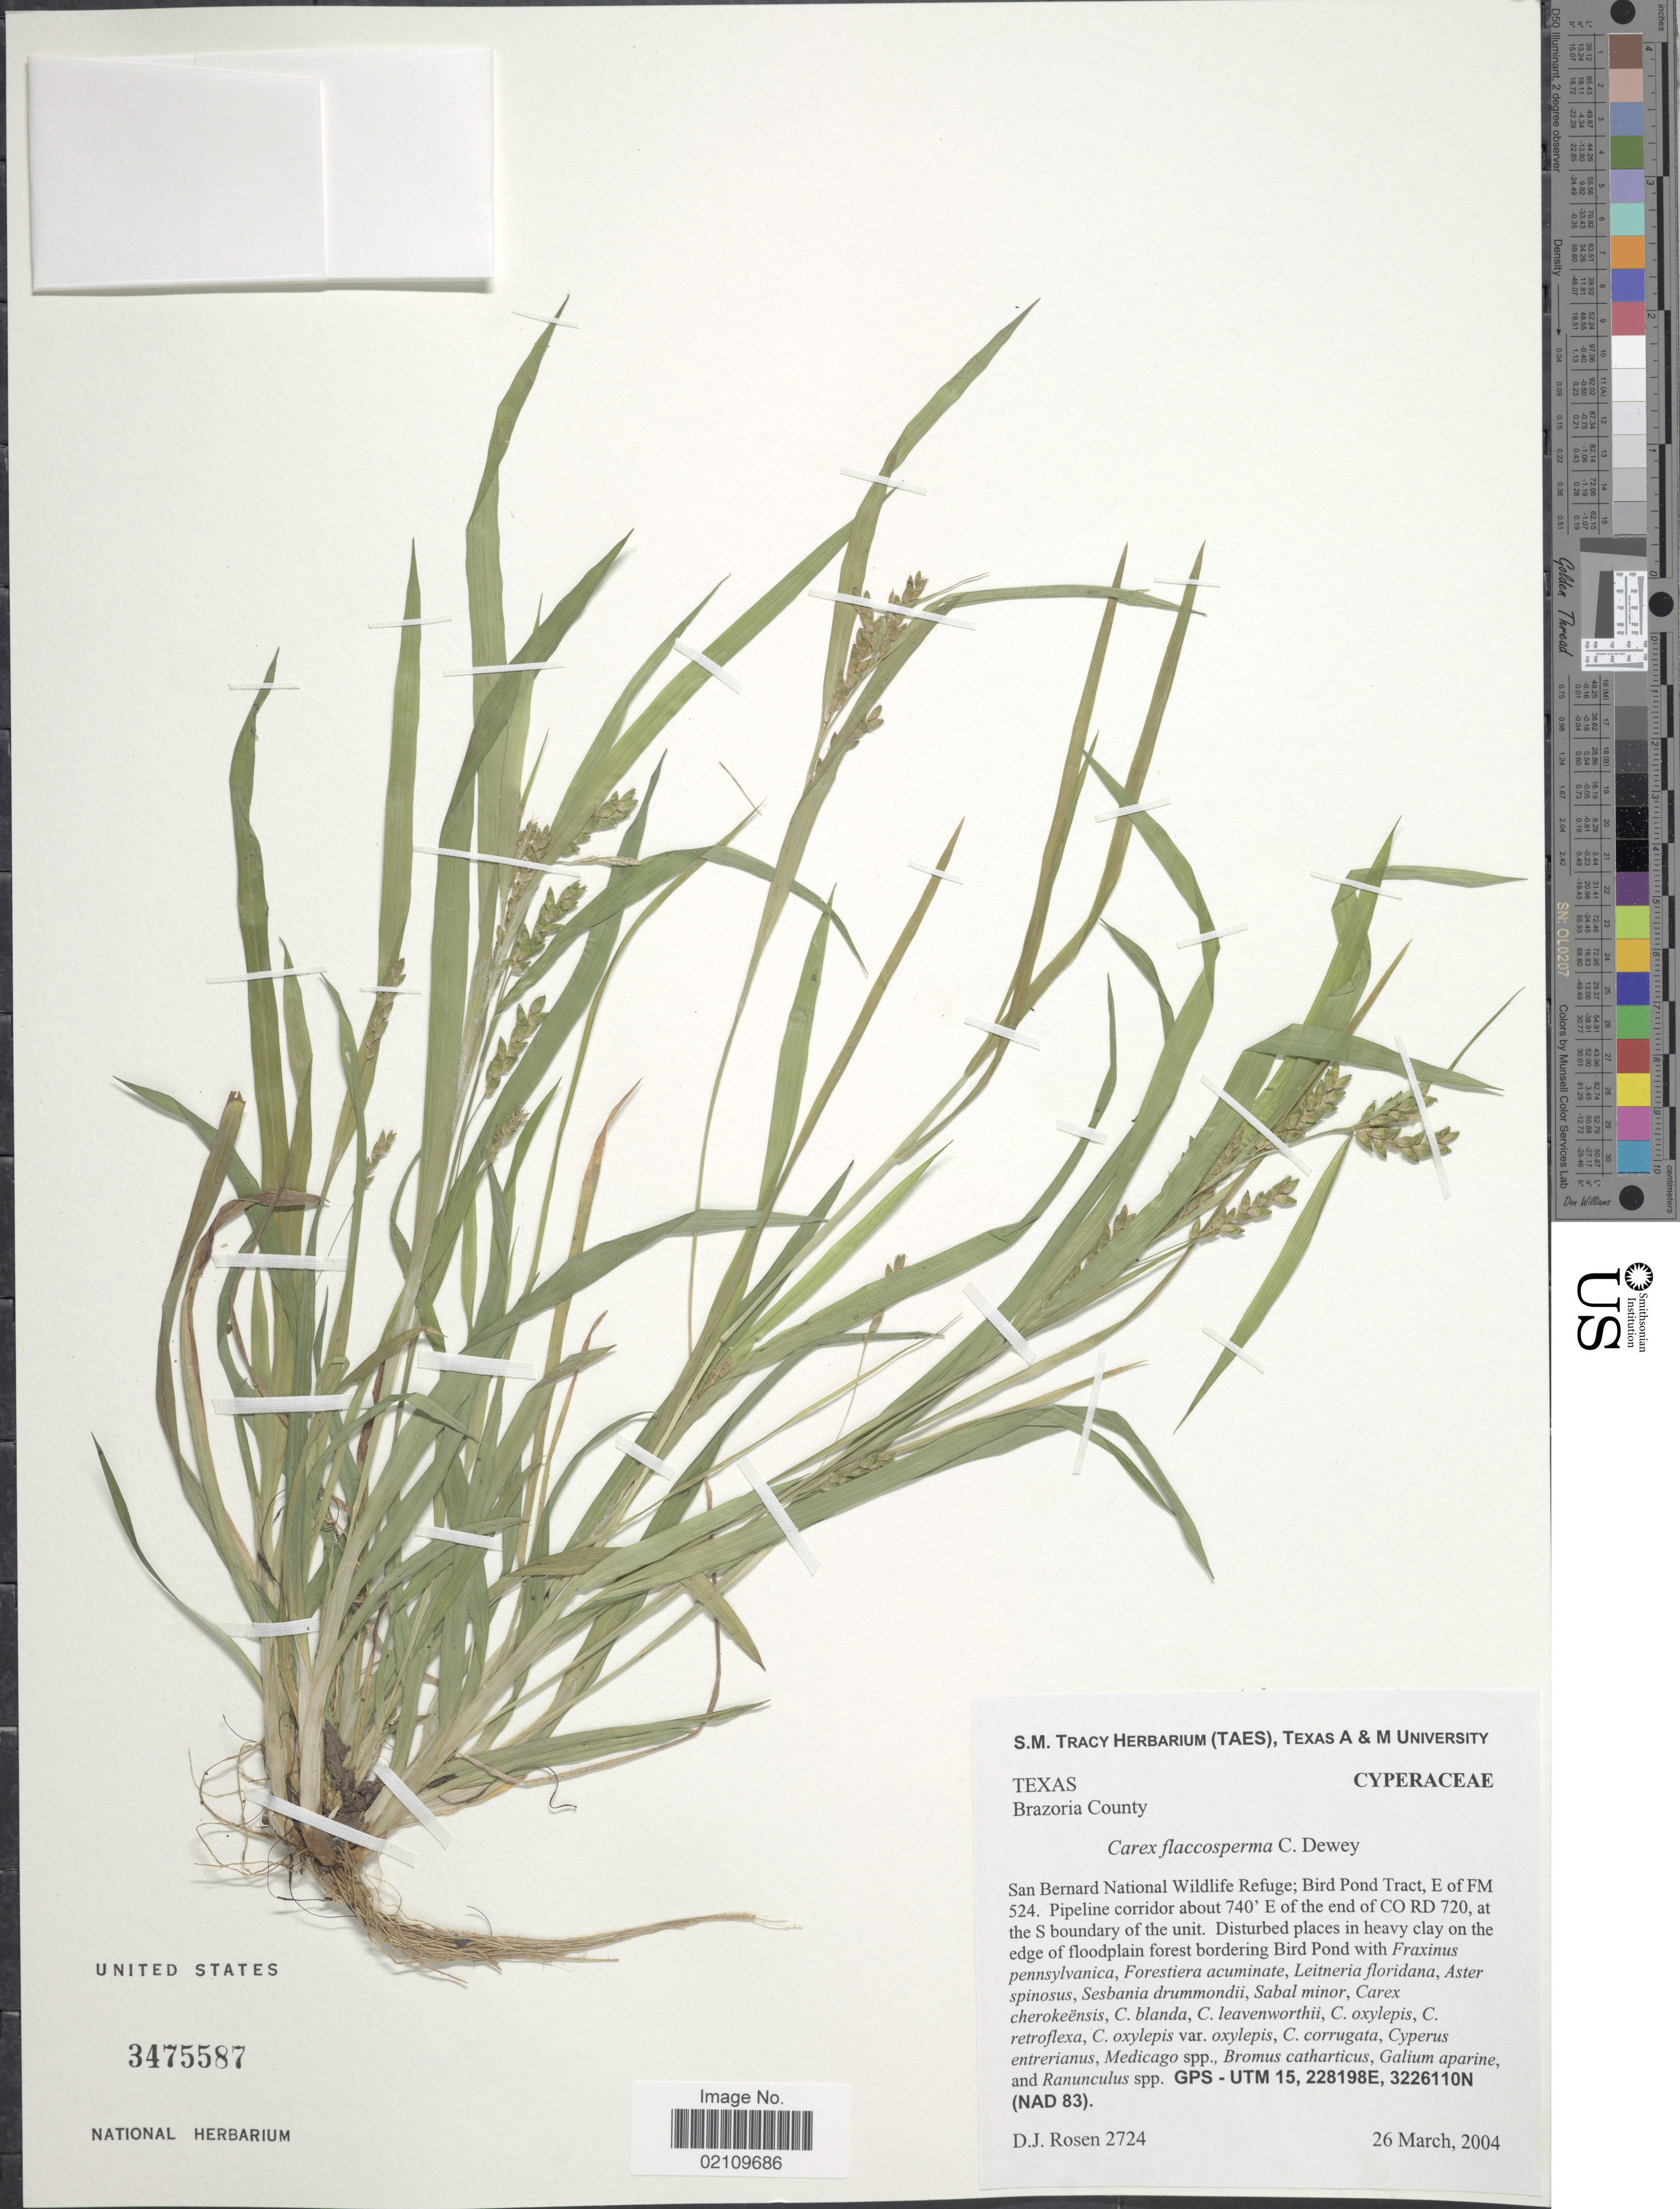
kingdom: Plantae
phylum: Tracheophyta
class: Liliopsida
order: Poales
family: Cyperaceae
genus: Carex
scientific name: Carex flaccosperma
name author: Dewey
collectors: D. J. Rosen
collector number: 2724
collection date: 2004-03-26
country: United States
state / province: Texas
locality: Brazoria County. San Bernardino National Wildlife Refuge; Bird Pond Tract, E of FM 524. Pipeline corridor about 740' E of the end of CO RD 720, at the S boundary of the unit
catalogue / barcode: US 3475587